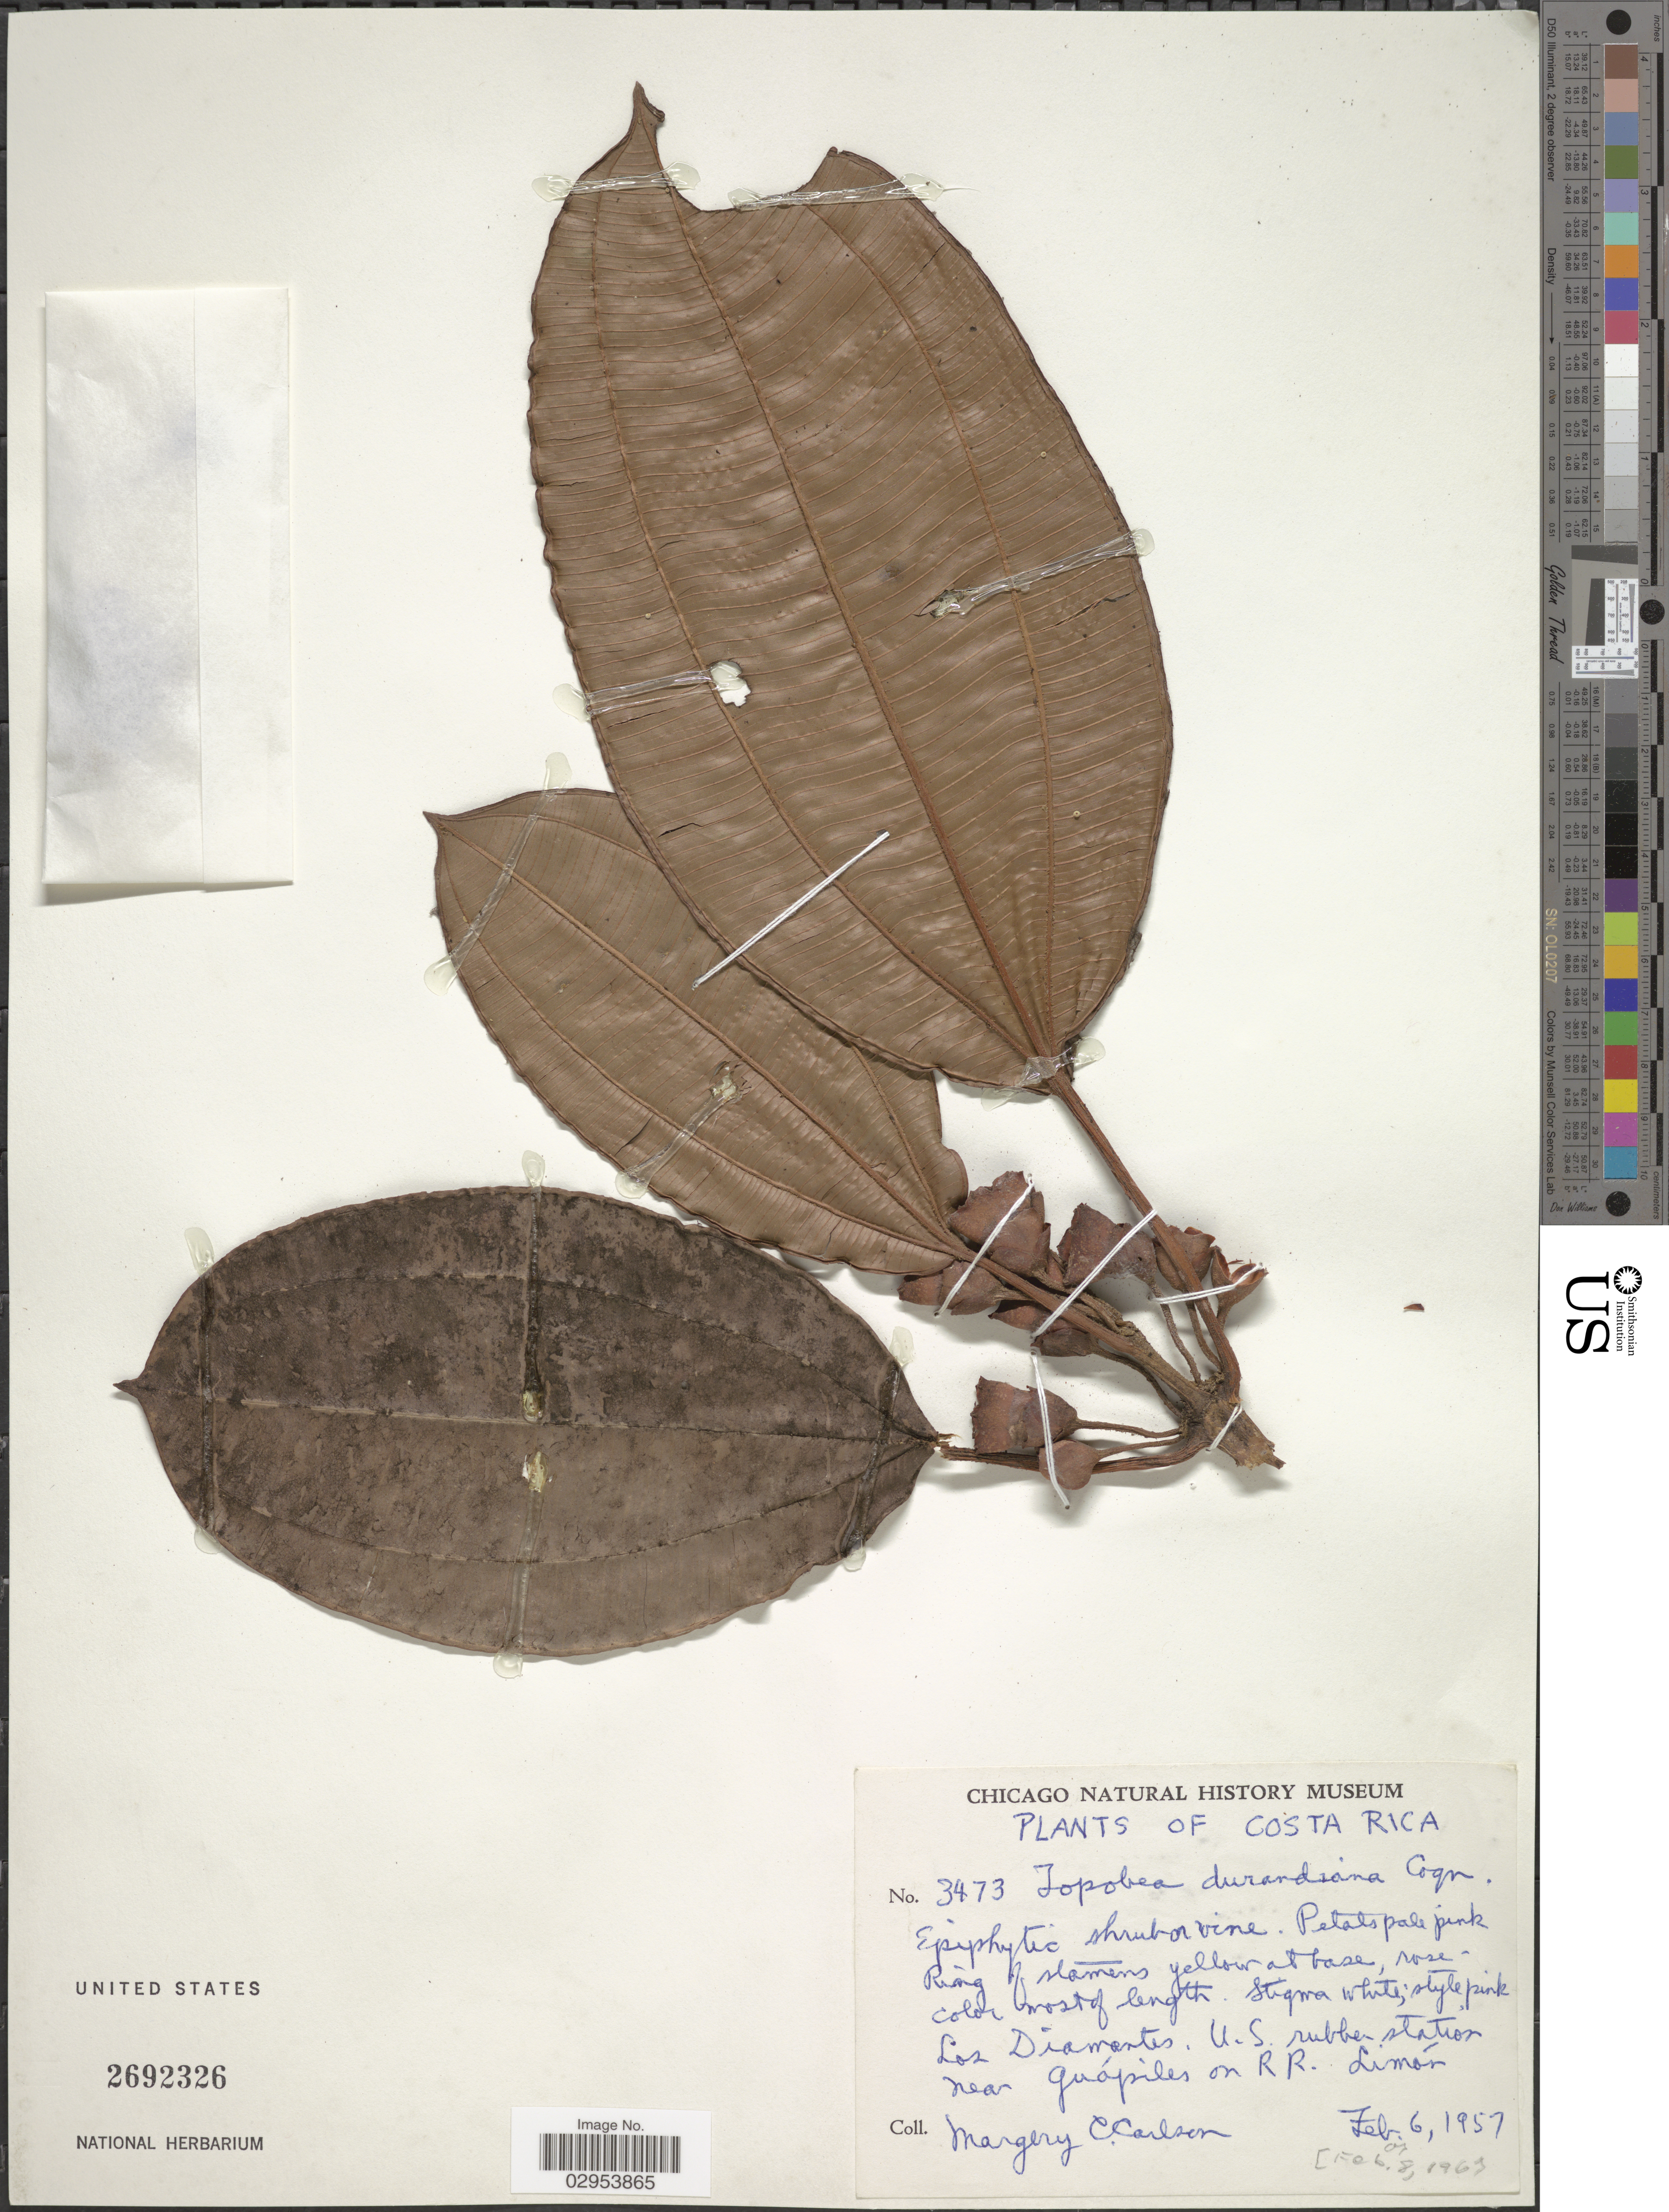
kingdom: Plantae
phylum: Tracheophyta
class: Magnoliopsida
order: Myrtales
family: Melastomataceae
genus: Topobea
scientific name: Topobea maurofernandeziana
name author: Cogn.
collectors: M. C. Carlson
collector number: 3473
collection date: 1957-02-06/1963-02-08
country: Costa Rica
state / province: Limón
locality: Los Diamantes. U. S. rubber station near guápiles on R. R. Limón.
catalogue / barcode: US 2692326